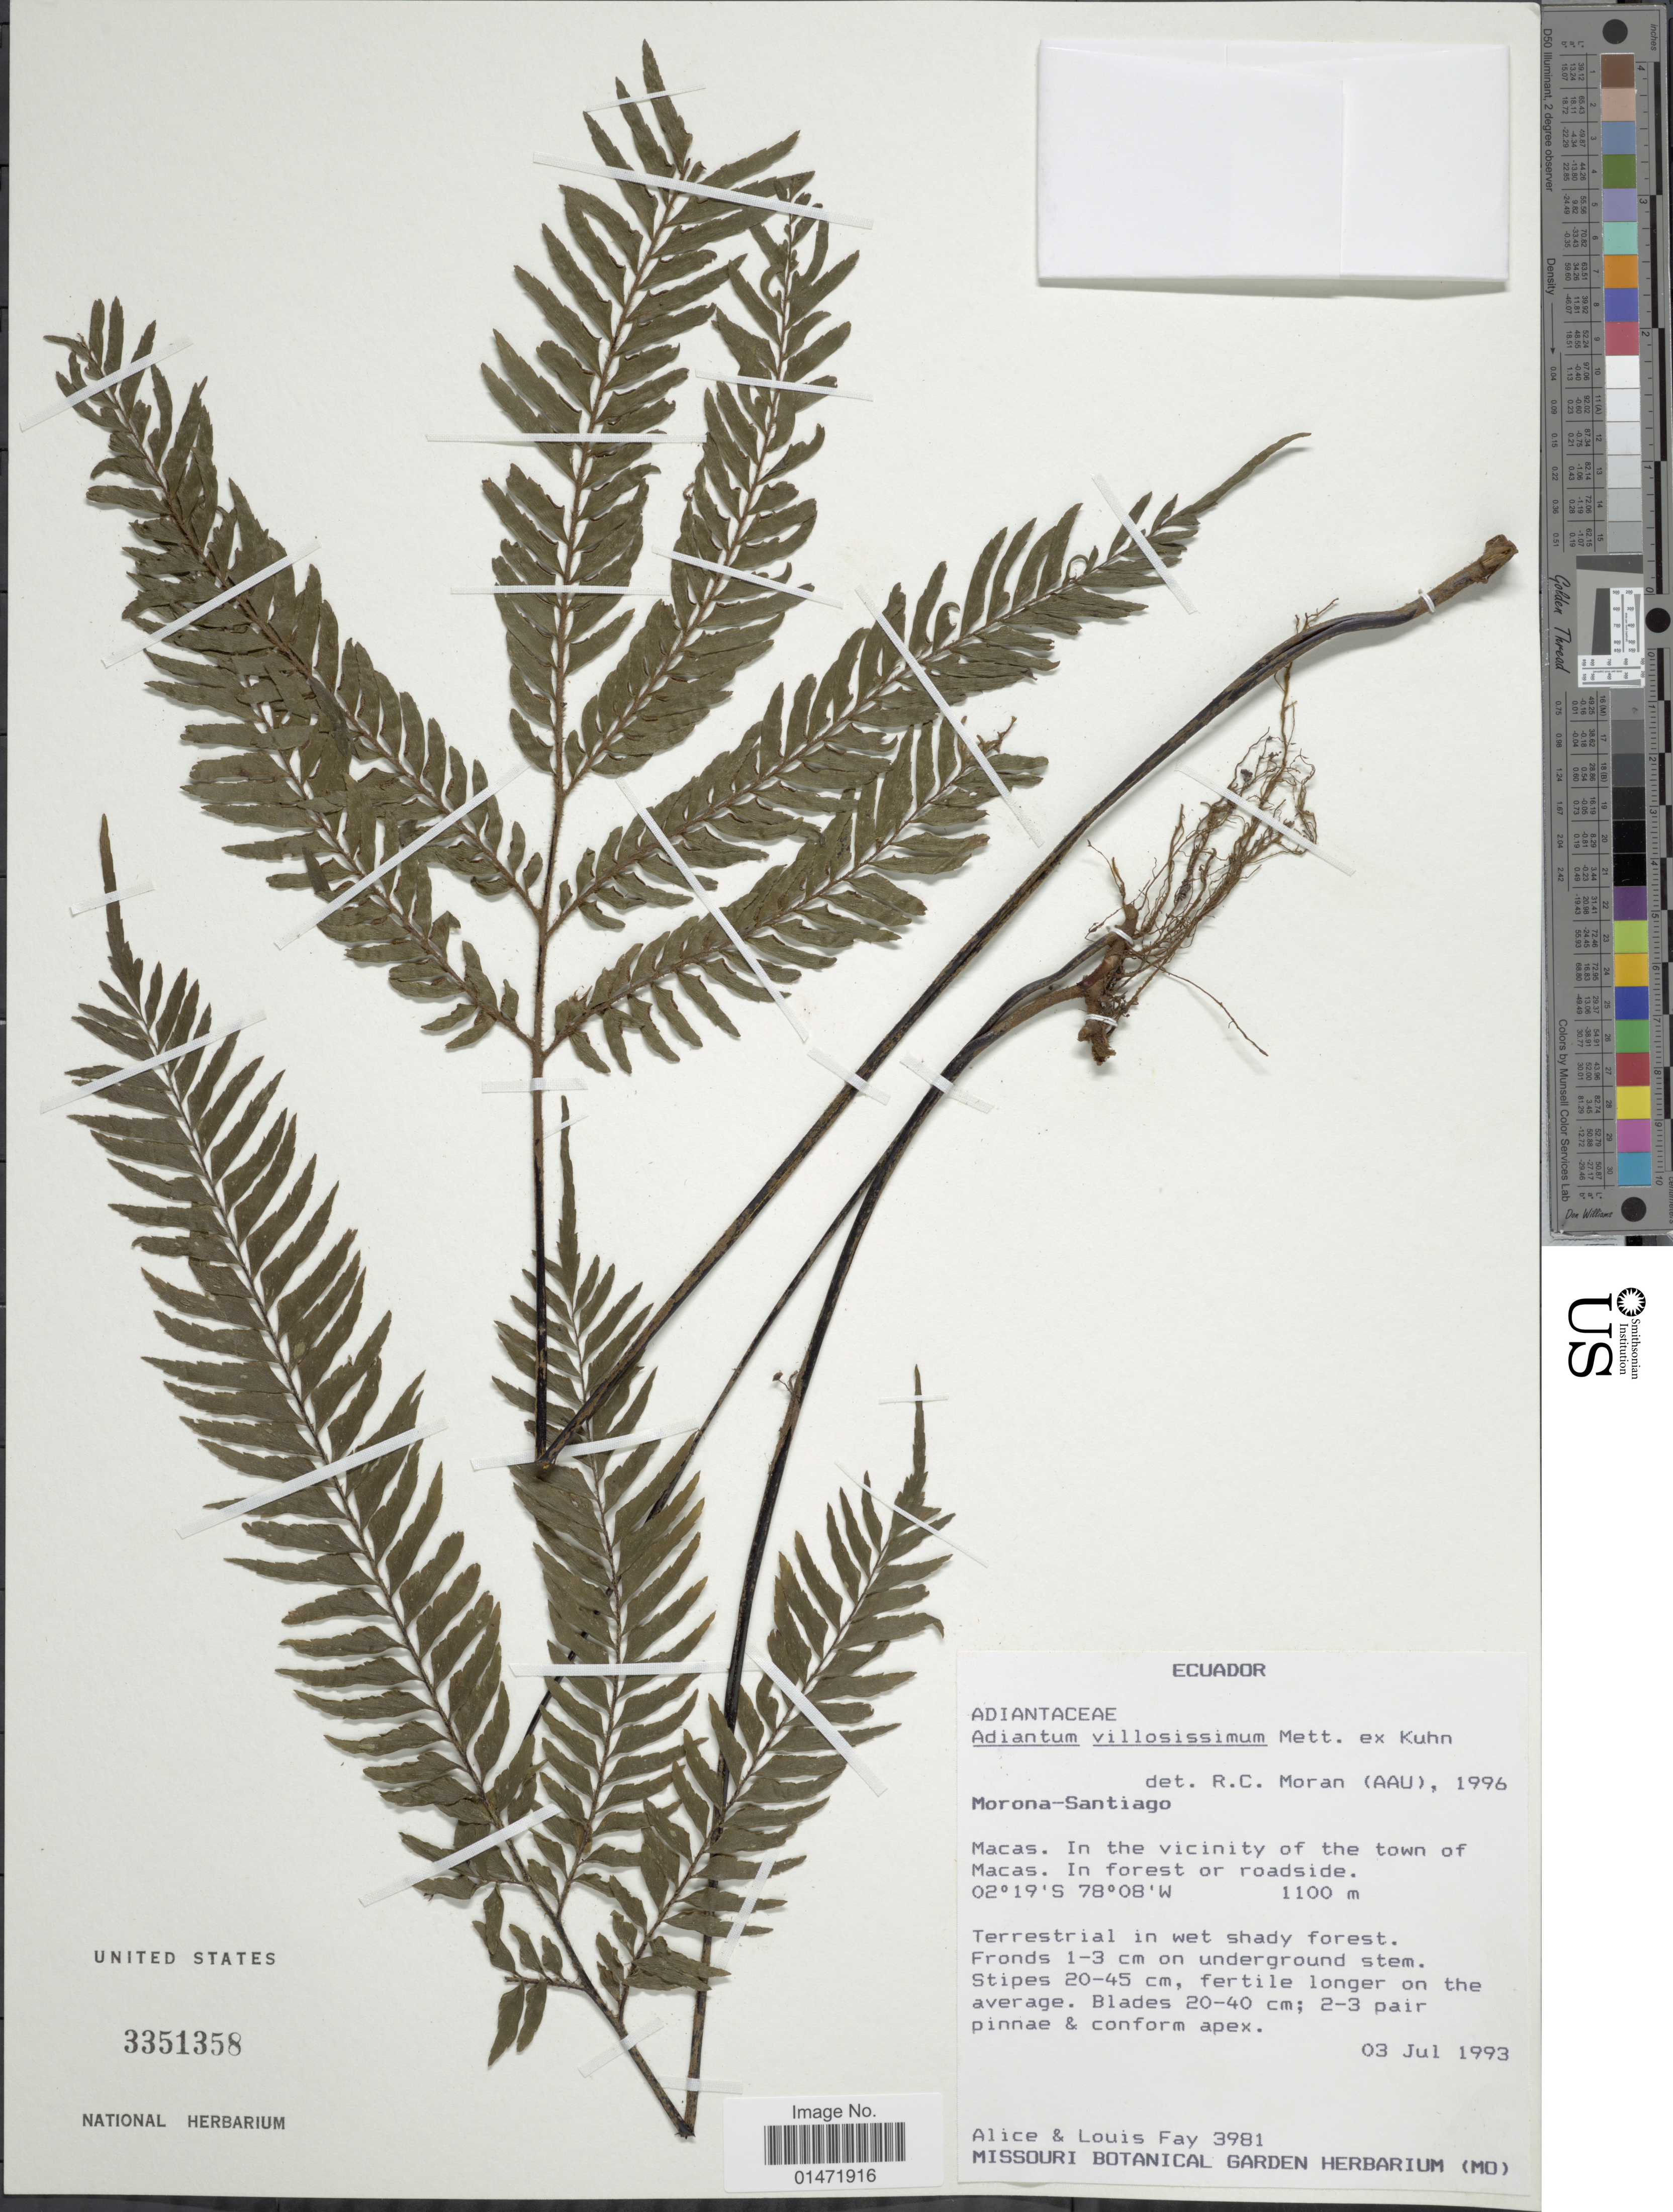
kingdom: Plantae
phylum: Tracheophyta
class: Polypodiopsida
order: Polypodiales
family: Pteridaceae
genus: Adiantum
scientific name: Adiantum villosissimum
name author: Mett. ex Kuhn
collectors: A. Fay & L. Fay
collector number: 3981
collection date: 1993-07-03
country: Ecuador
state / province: Morona-Santiago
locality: Macas. In the vicinity of the town of Macas.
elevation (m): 1100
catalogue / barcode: US 3351358